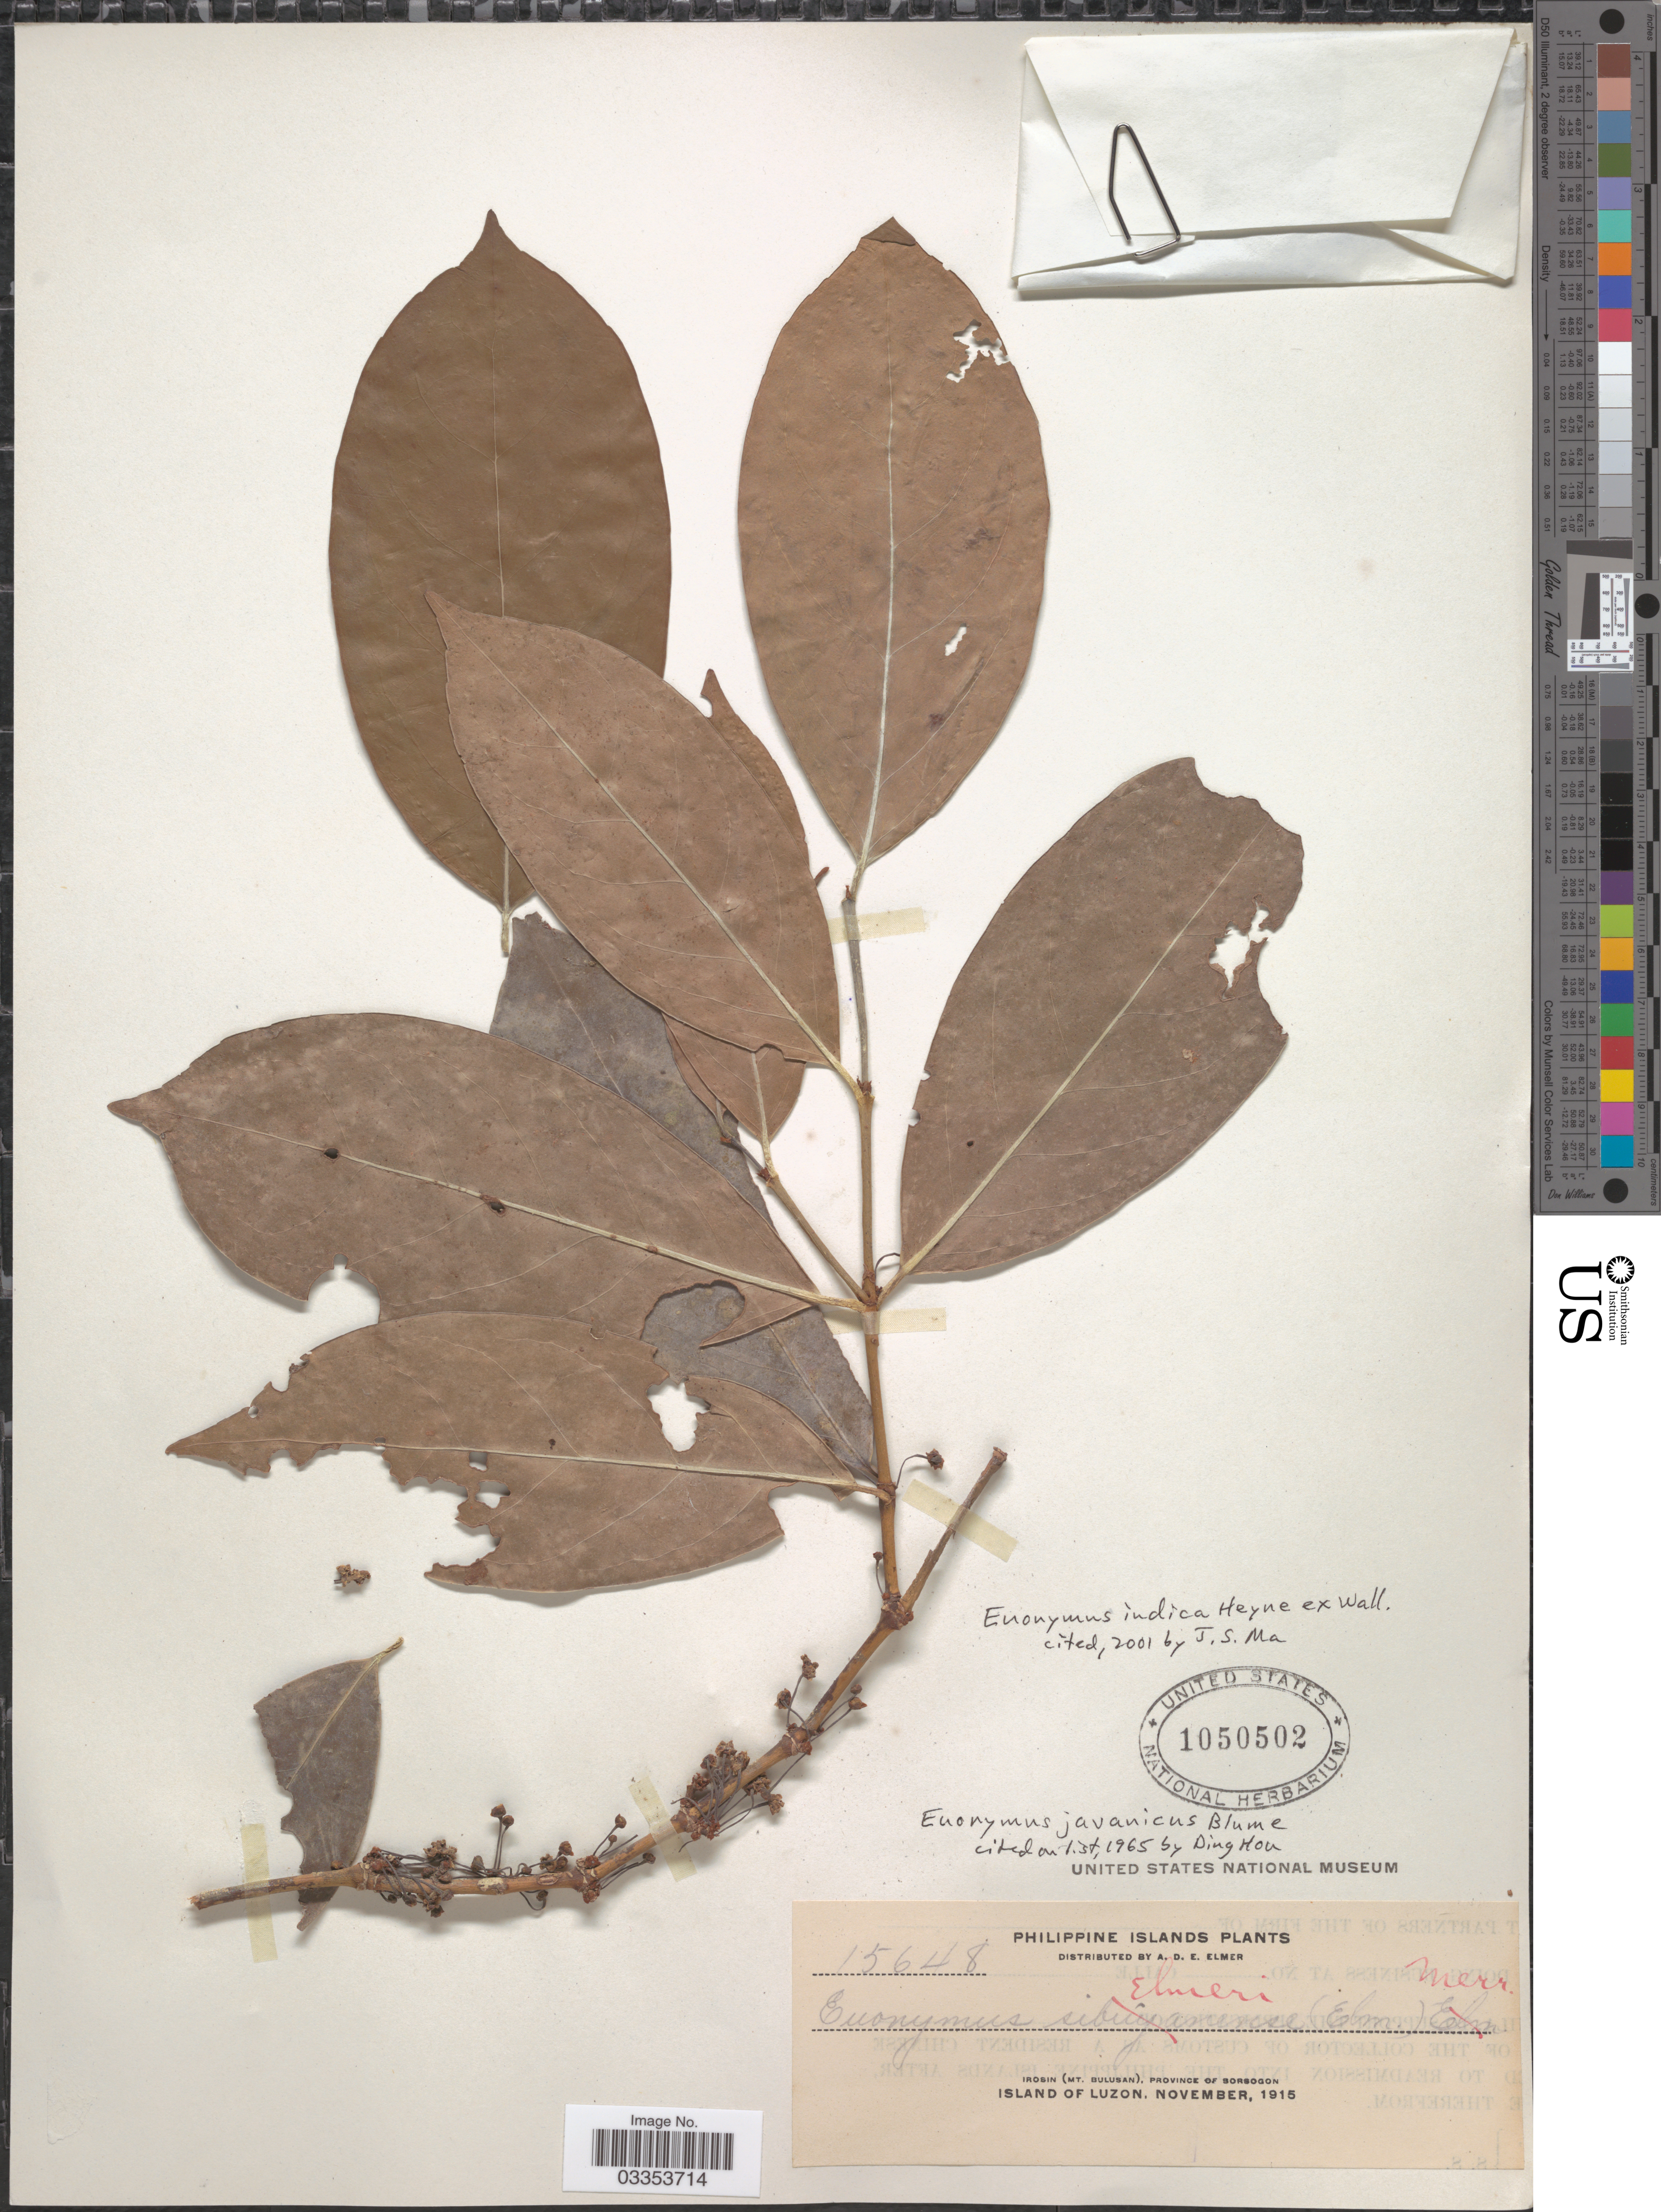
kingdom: Plantae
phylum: Tracheophyta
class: Magnoliopsida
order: Celastrales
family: Celastraceae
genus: Euonymus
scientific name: Euonymus indicus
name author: B. Heyne ex Wall.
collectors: A. D. E. Elmer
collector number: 15648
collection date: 1915-11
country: Philippines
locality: Philippine Islands. Irosin (Mt. Bulusan), province of Sorsogon. Island of Luzon.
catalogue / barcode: US 1050502